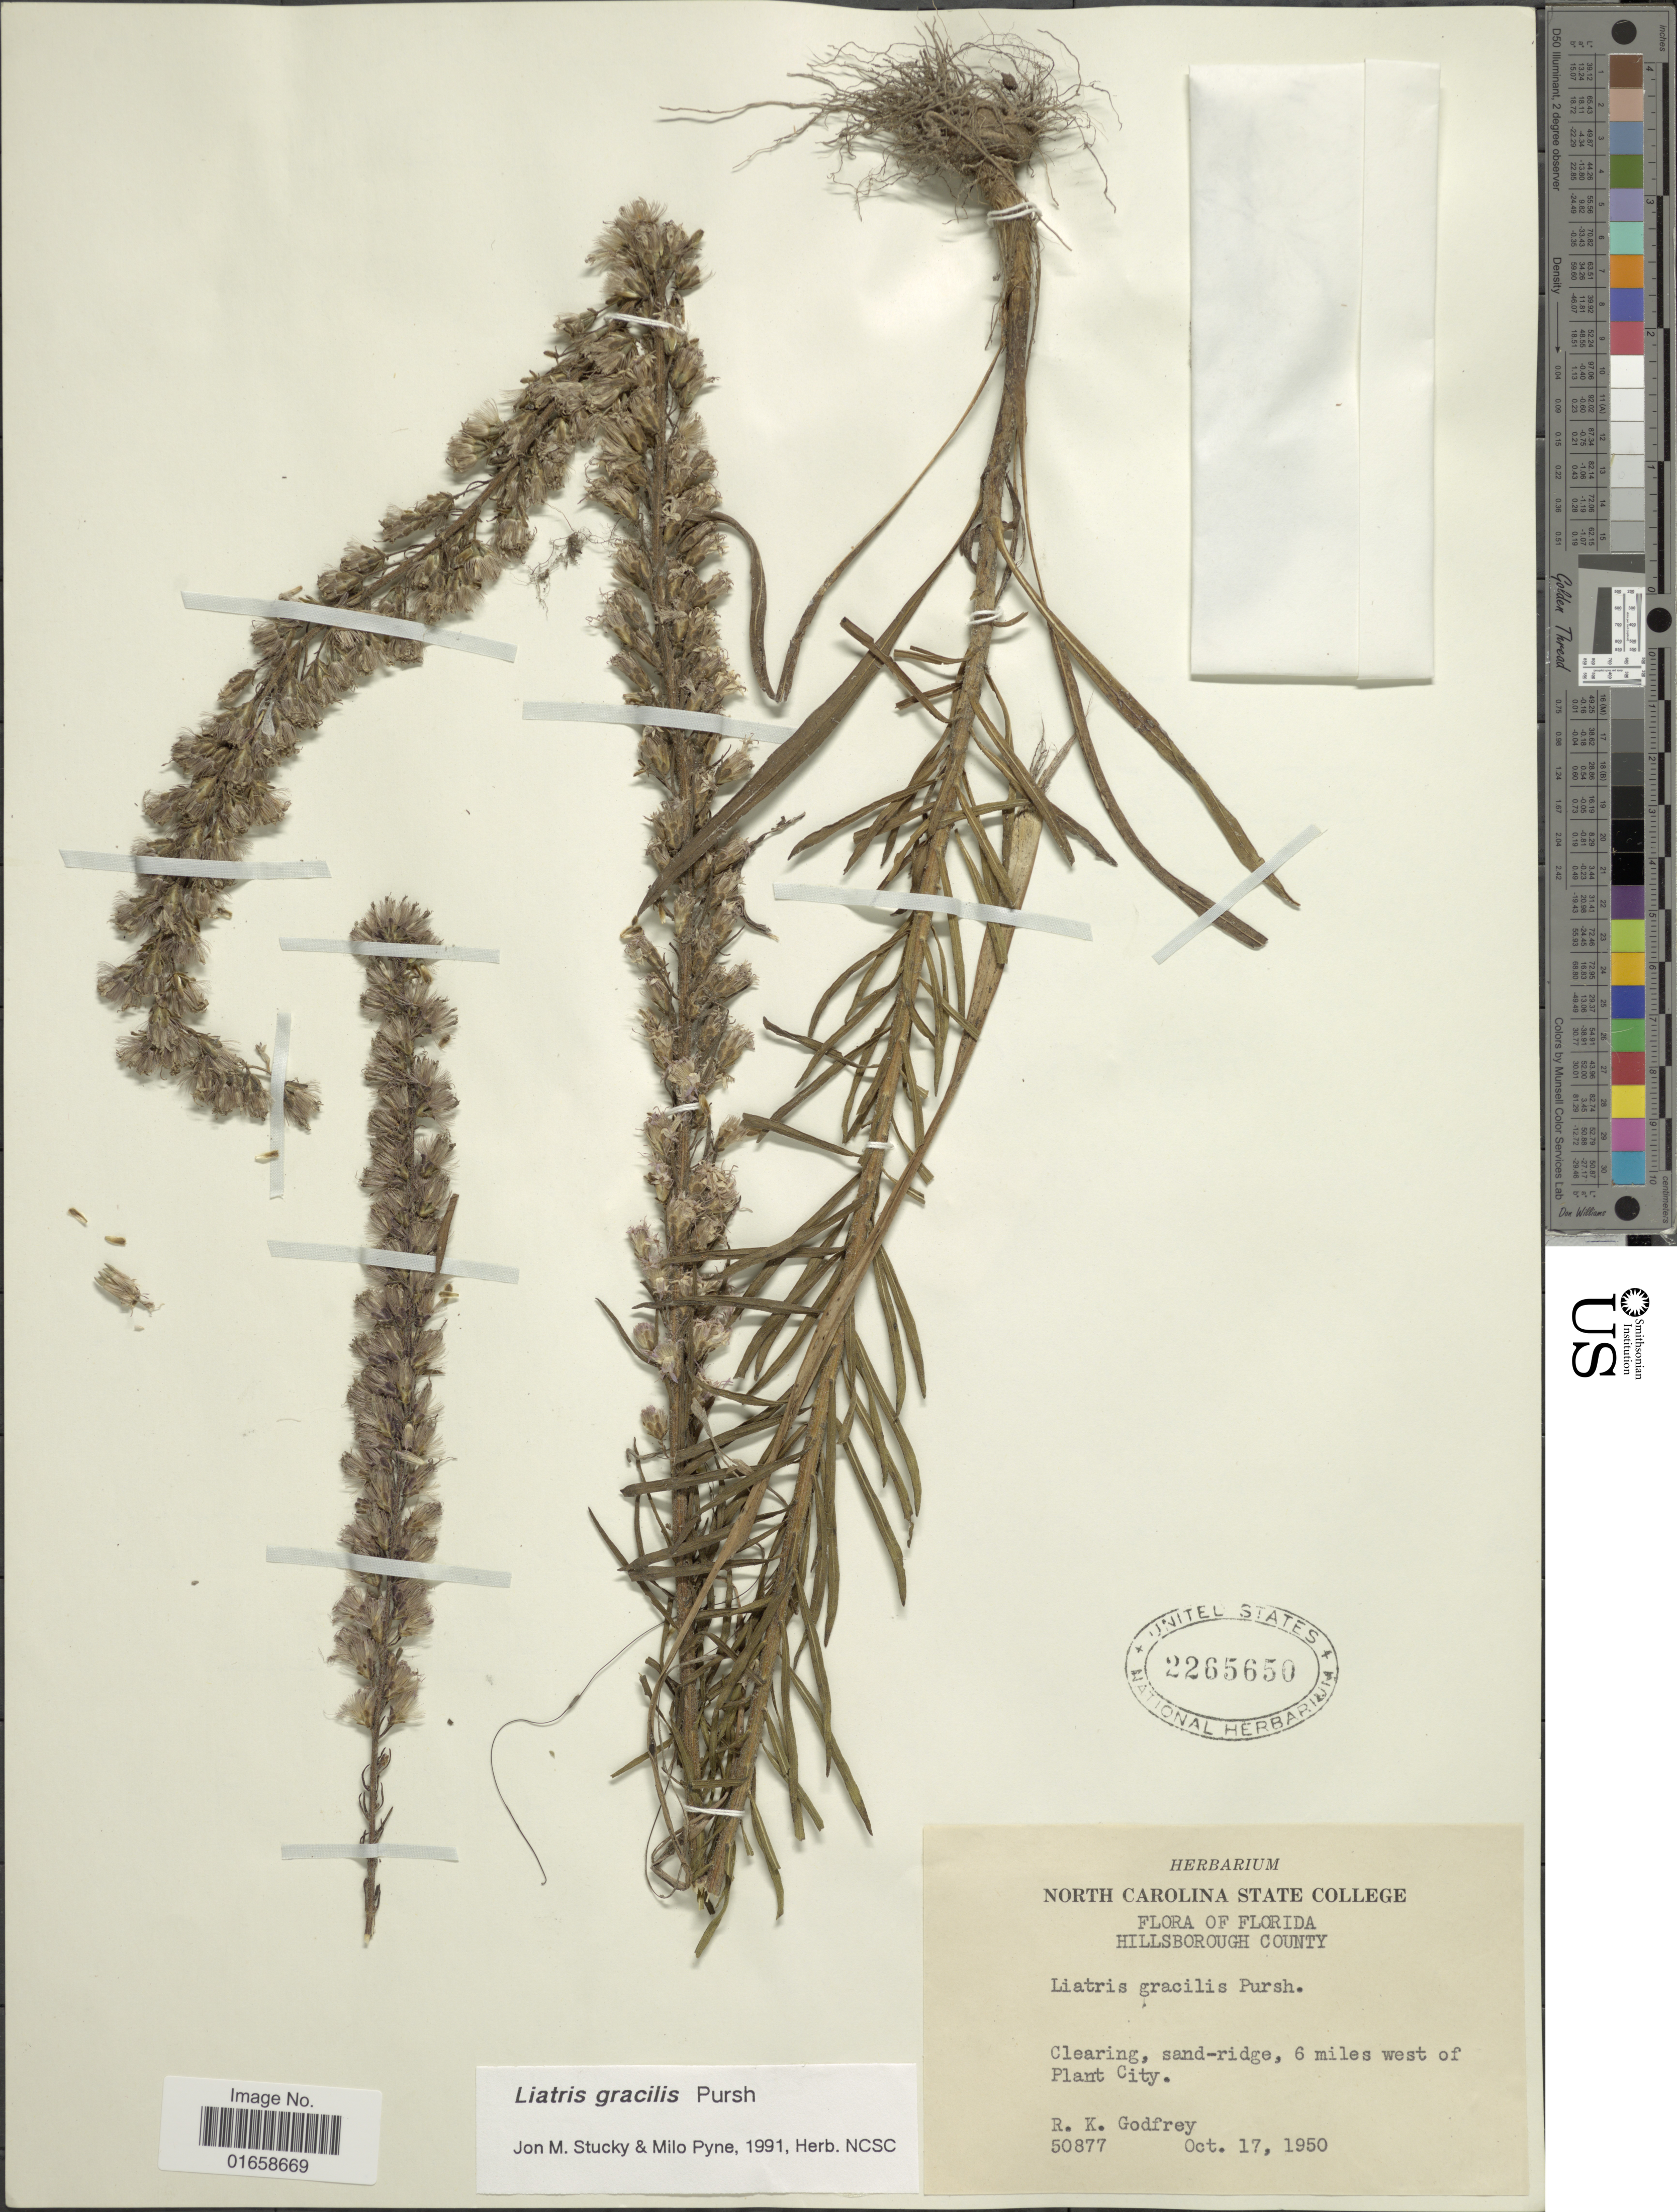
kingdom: Plantae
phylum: Tracheophyta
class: Magnoliopsida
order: Asterales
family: Asteraceae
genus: Liatris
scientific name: Liatris gracilis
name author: Pursh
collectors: R. K. Godfrey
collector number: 50877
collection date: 1950-10-17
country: United States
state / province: Florida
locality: Hillsborough County, Clearing, sand-ridge, 6 miles west of Plant City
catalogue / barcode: US 2265650